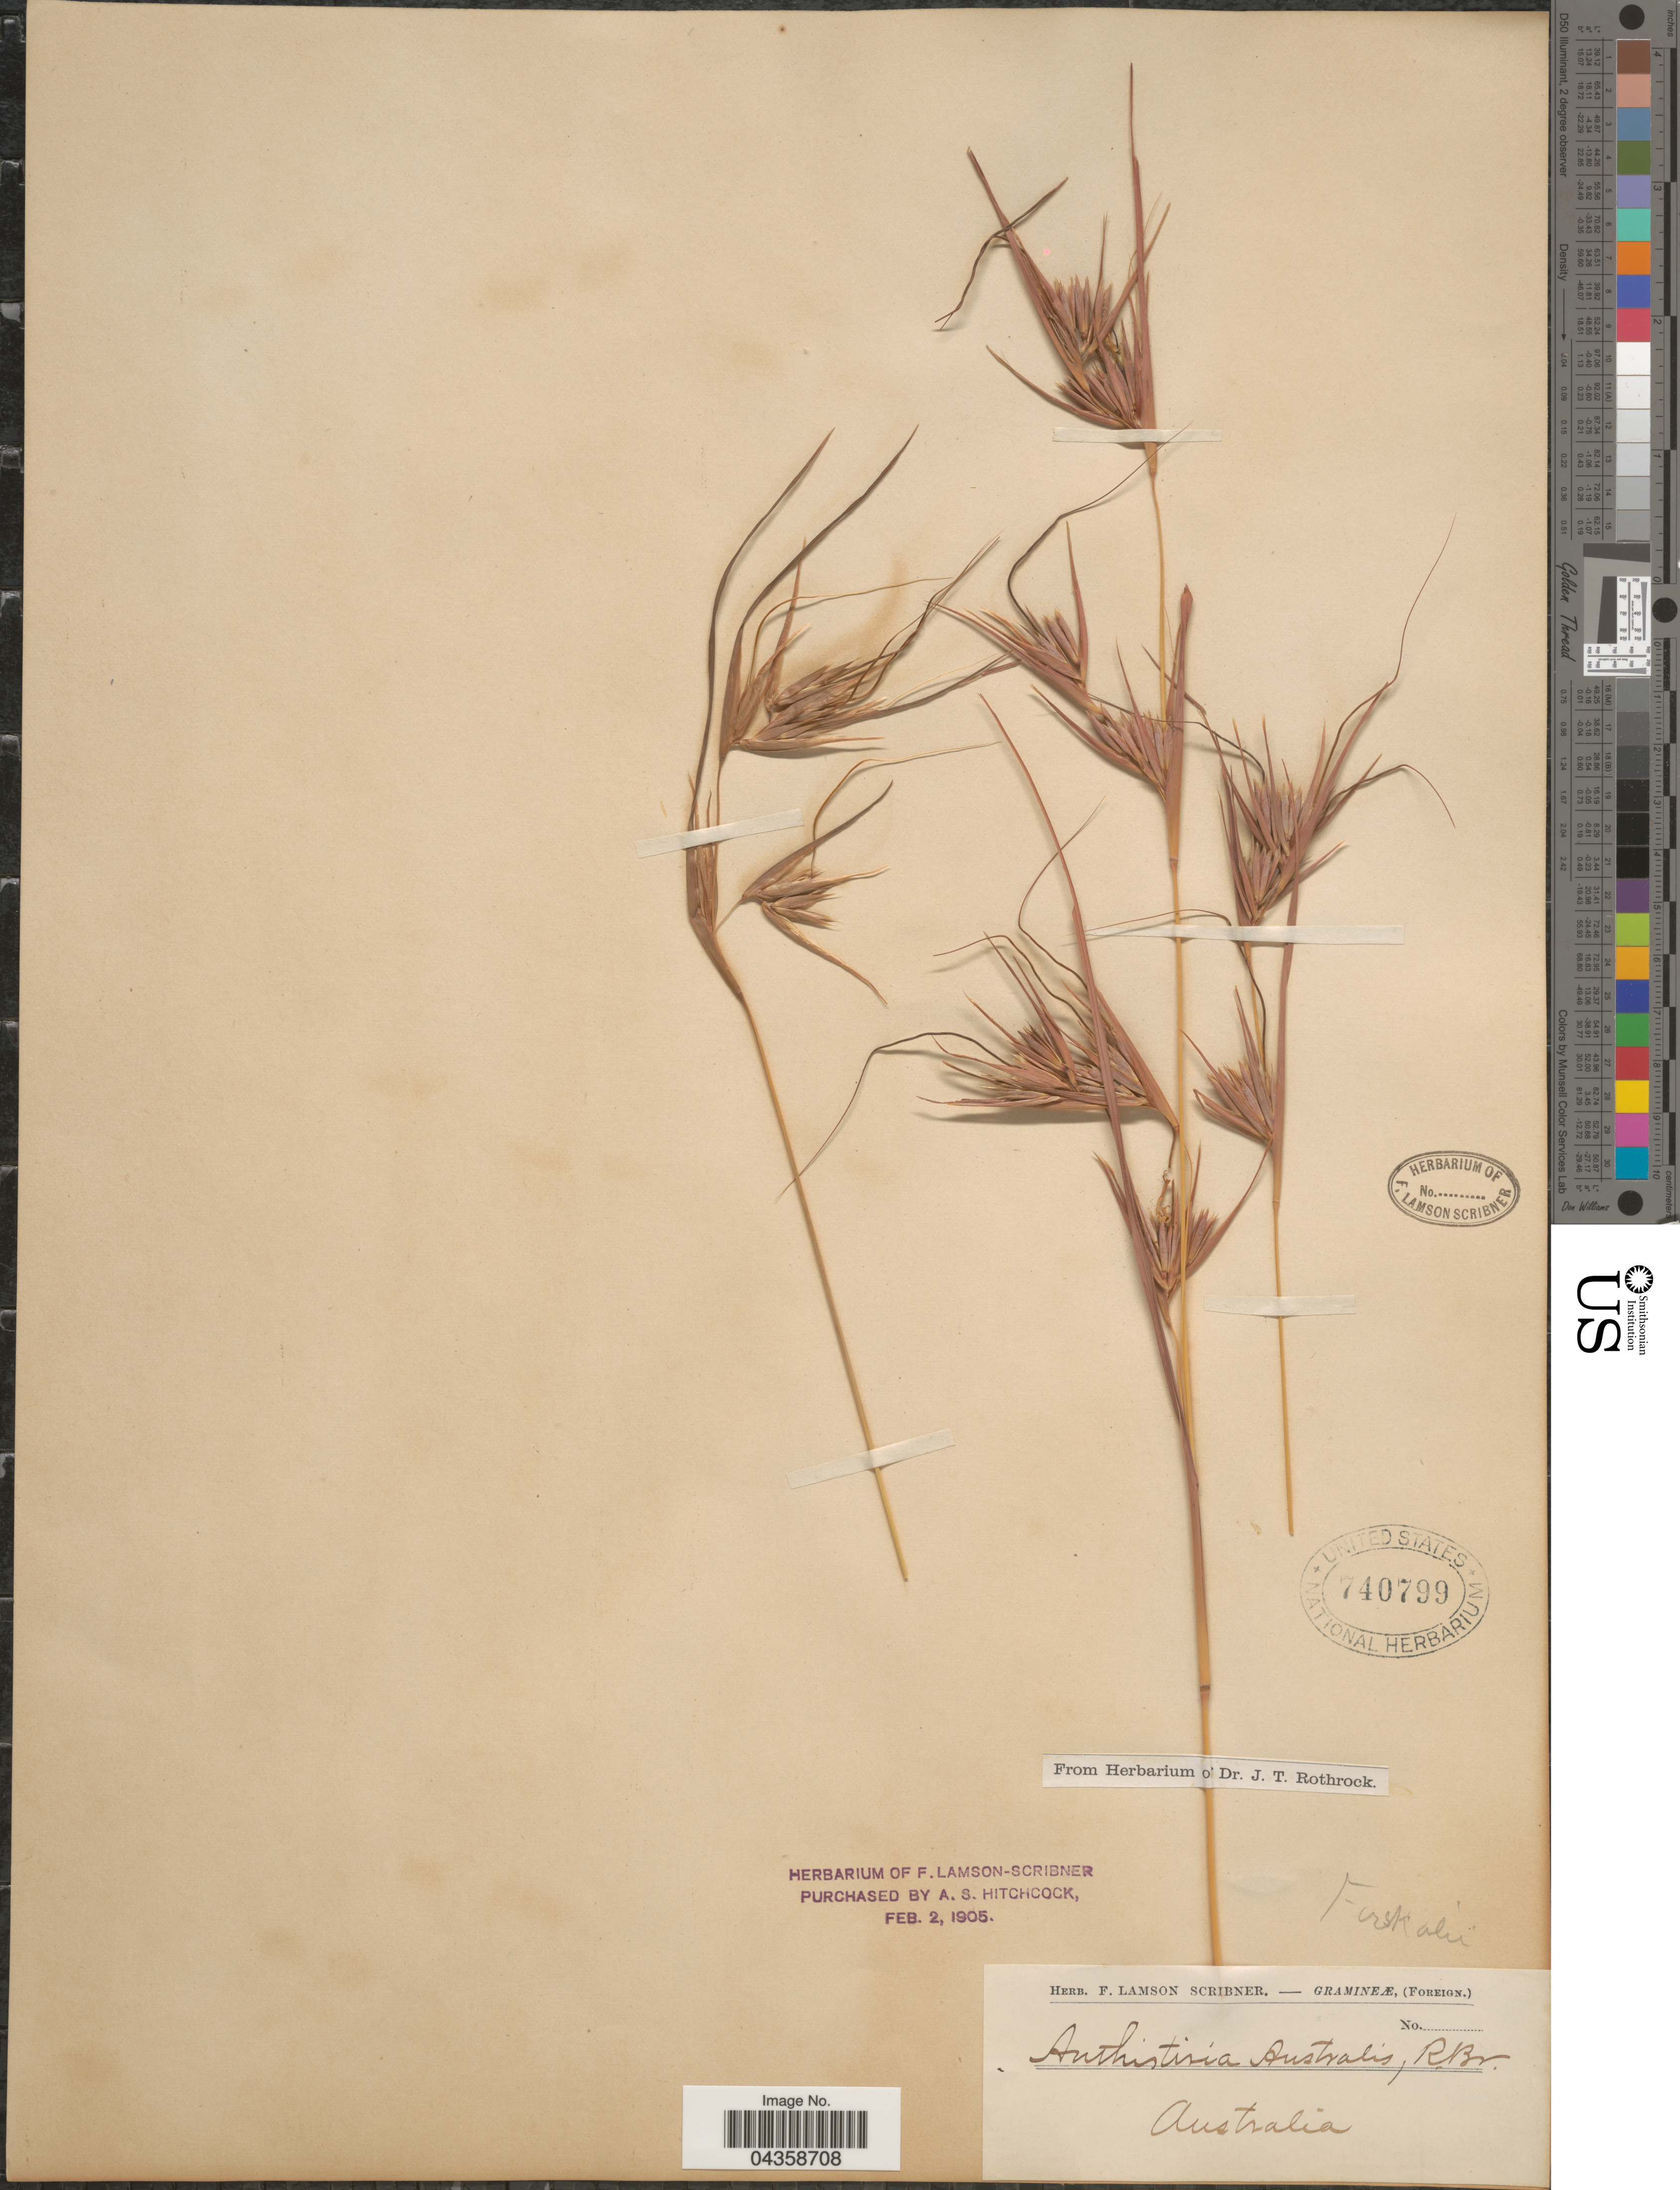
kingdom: Plantae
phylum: Tracheophyta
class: Liliopsida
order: Poales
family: Poaceae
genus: Themeda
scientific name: Themeda triandra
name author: Forssk.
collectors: ex herb. F. Lamson Scribner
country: Australia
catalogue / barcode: US 740799